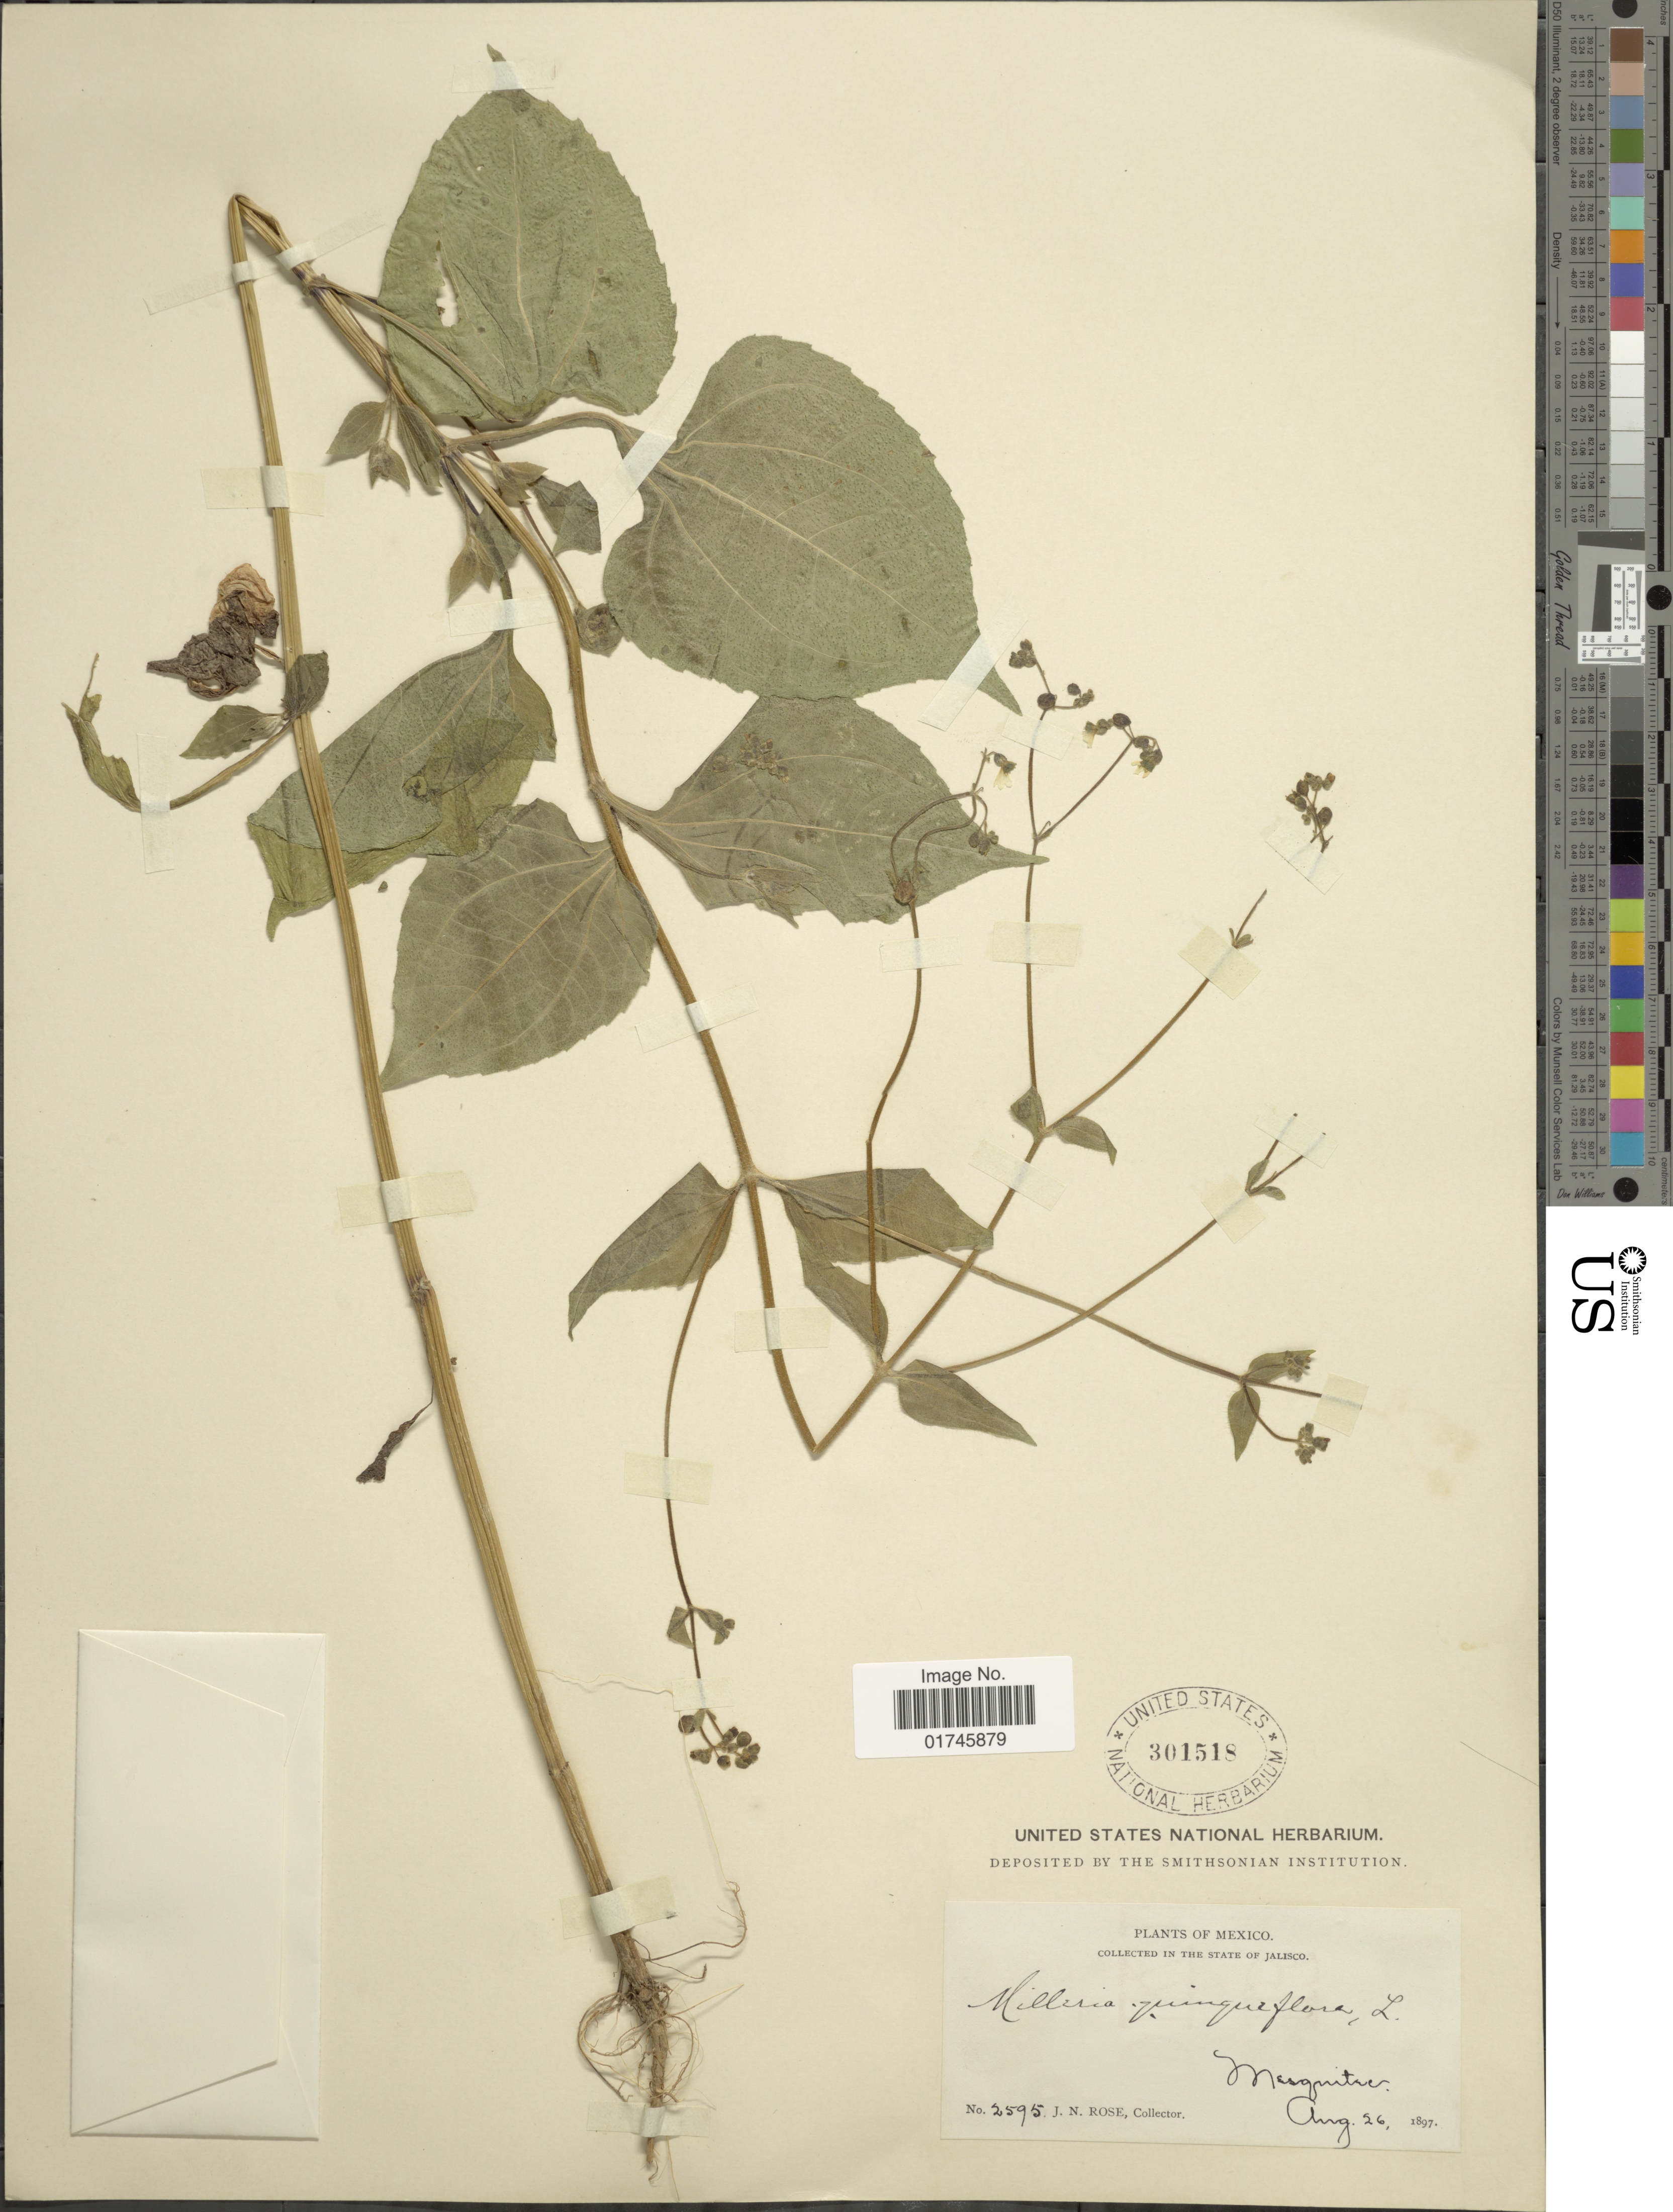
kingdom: Plantae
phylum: Tracheophyta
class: Magnoliopsida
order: Asterales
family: Asteraceae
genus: Milleria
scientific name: Milleria quinqueflora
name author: L.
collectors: J. N. Rose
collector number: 2595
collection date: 1897-08-26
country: Mexico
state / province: Jalisco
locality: State of Jalisco, Mesquito.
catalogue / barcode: US 301518